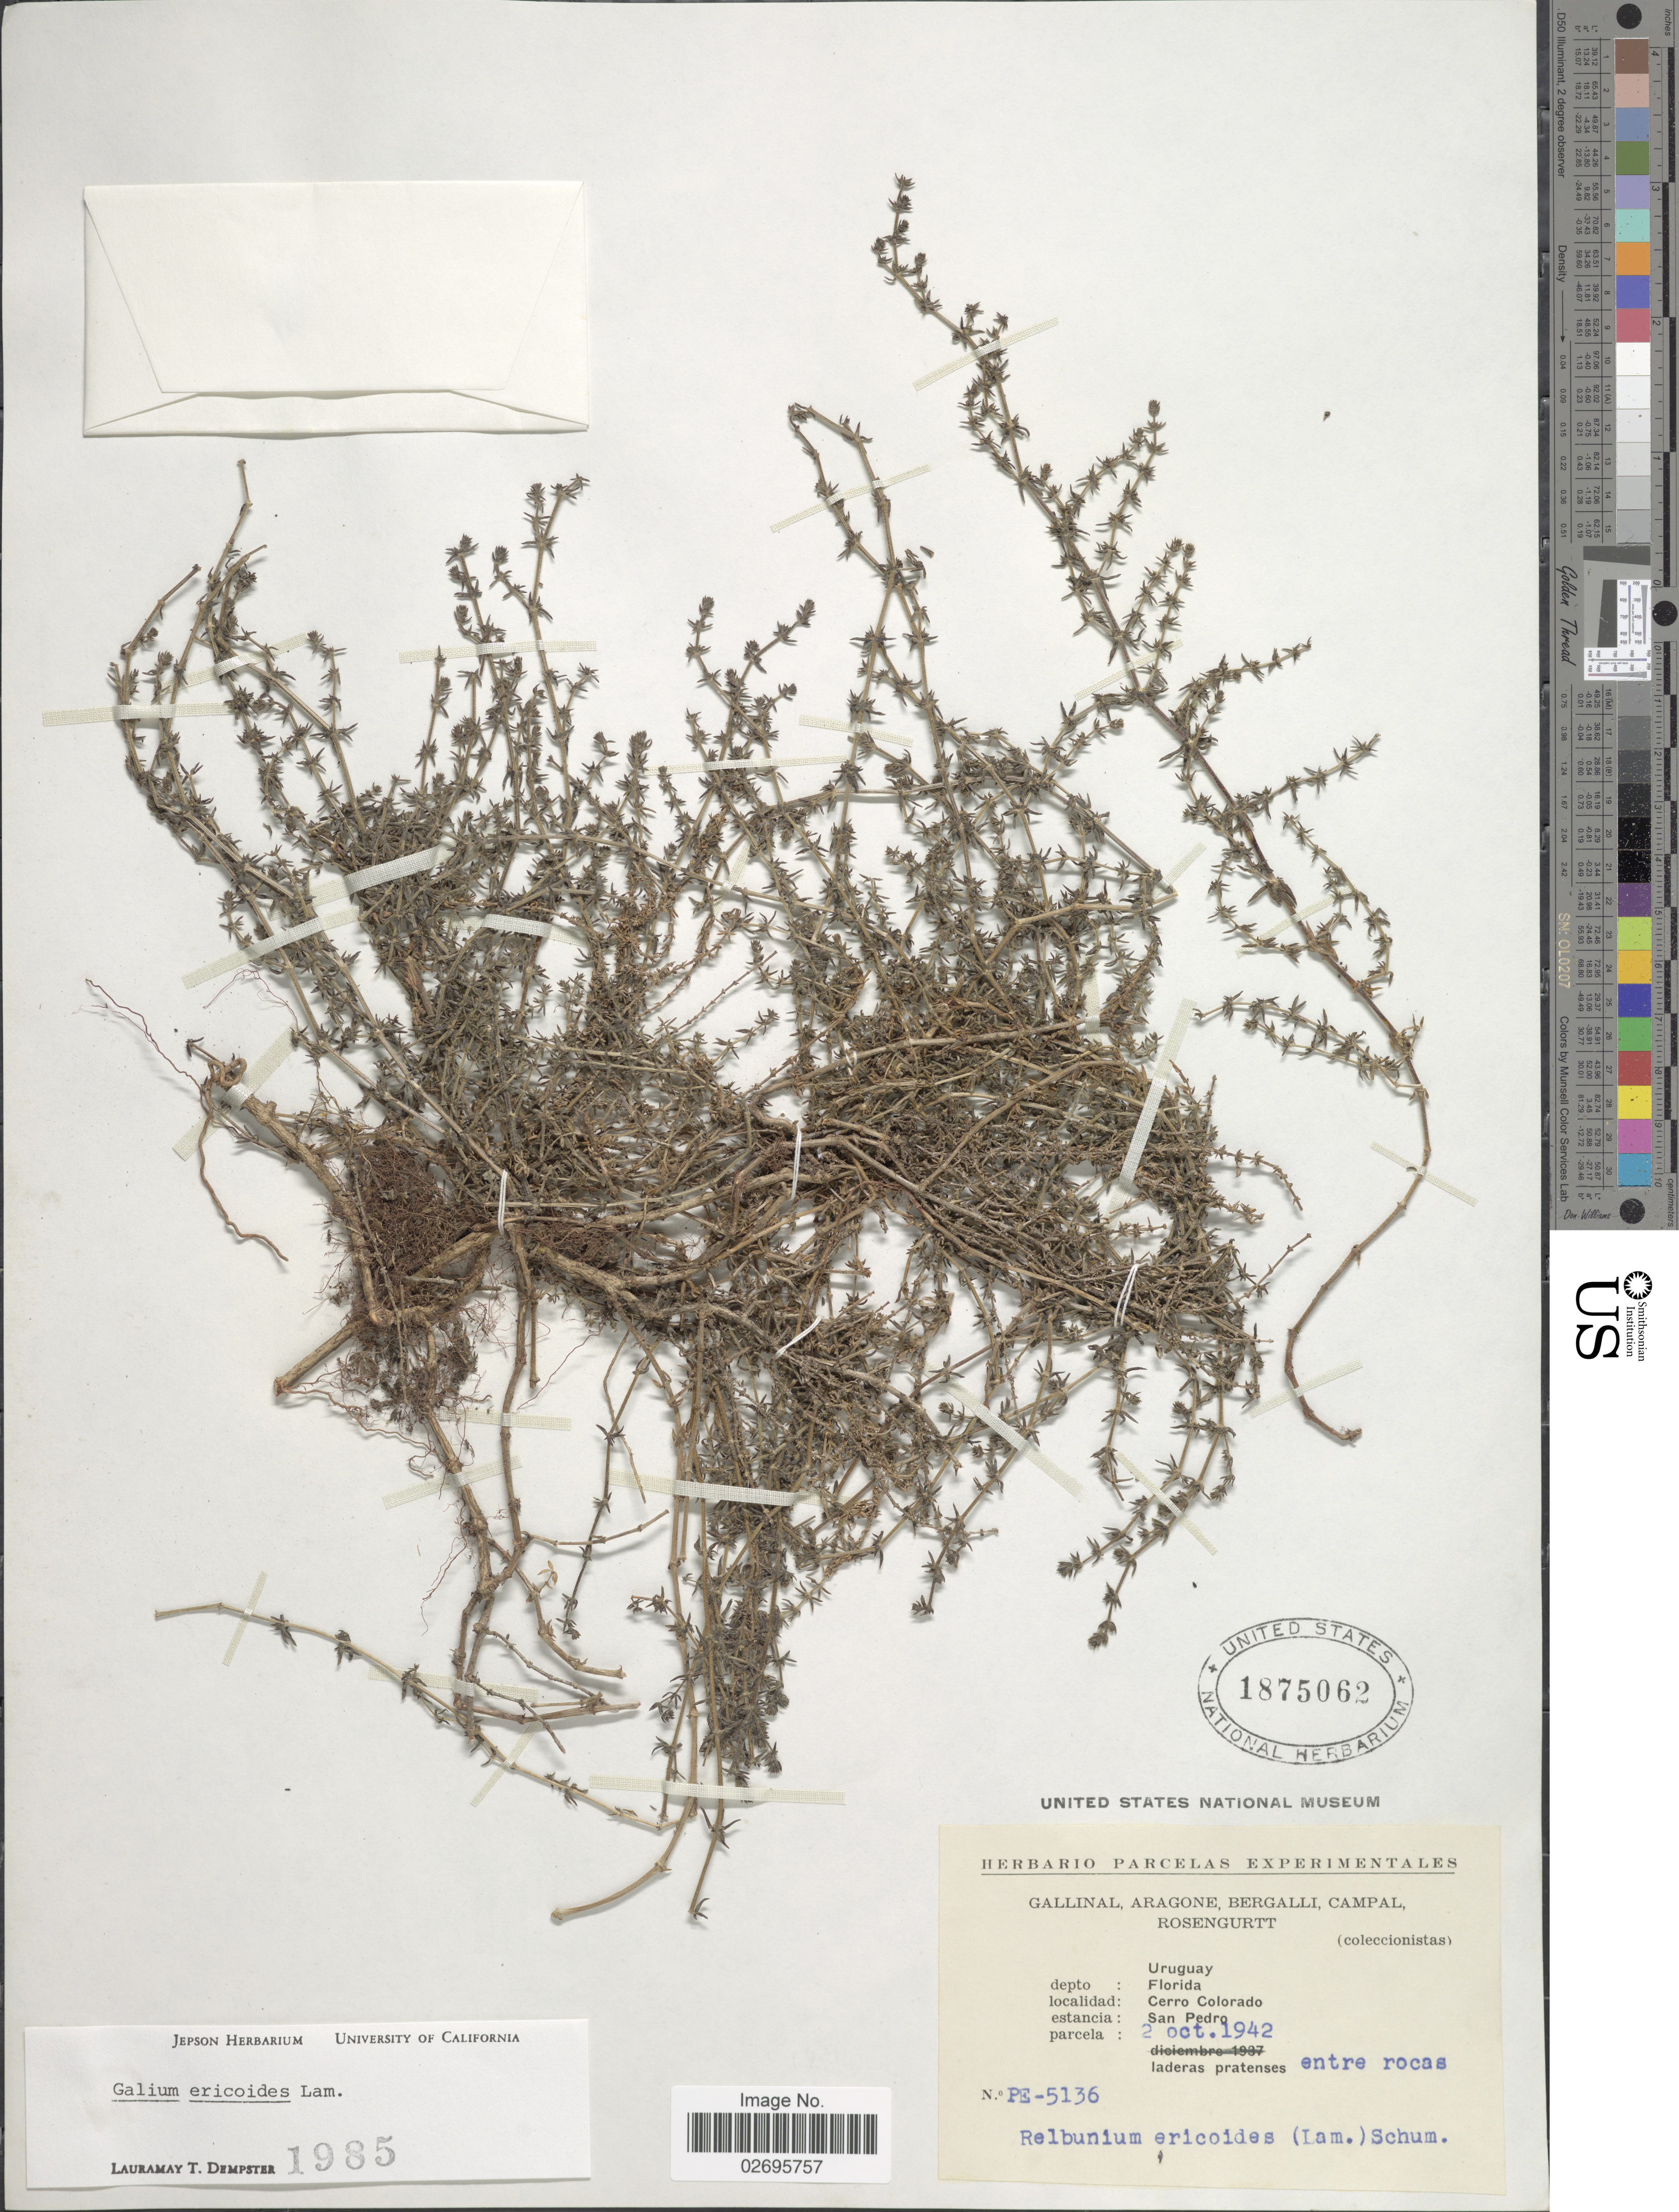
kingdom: Plantae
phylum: Tracheophyta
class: Magnoliopsida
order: Gentianales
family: Rubiaceae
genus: Galium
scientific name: Galium ericoides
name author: Lam.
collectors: -. Gallinal, -- Aragone, -- Bergalli, -- Campal & Rosengurtt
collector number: PE-5136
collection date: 1942-10-02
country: Uruguay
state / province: Florida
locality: Depto. Florida, Cerro Colorado, San Pedro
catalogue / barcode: US 1875062